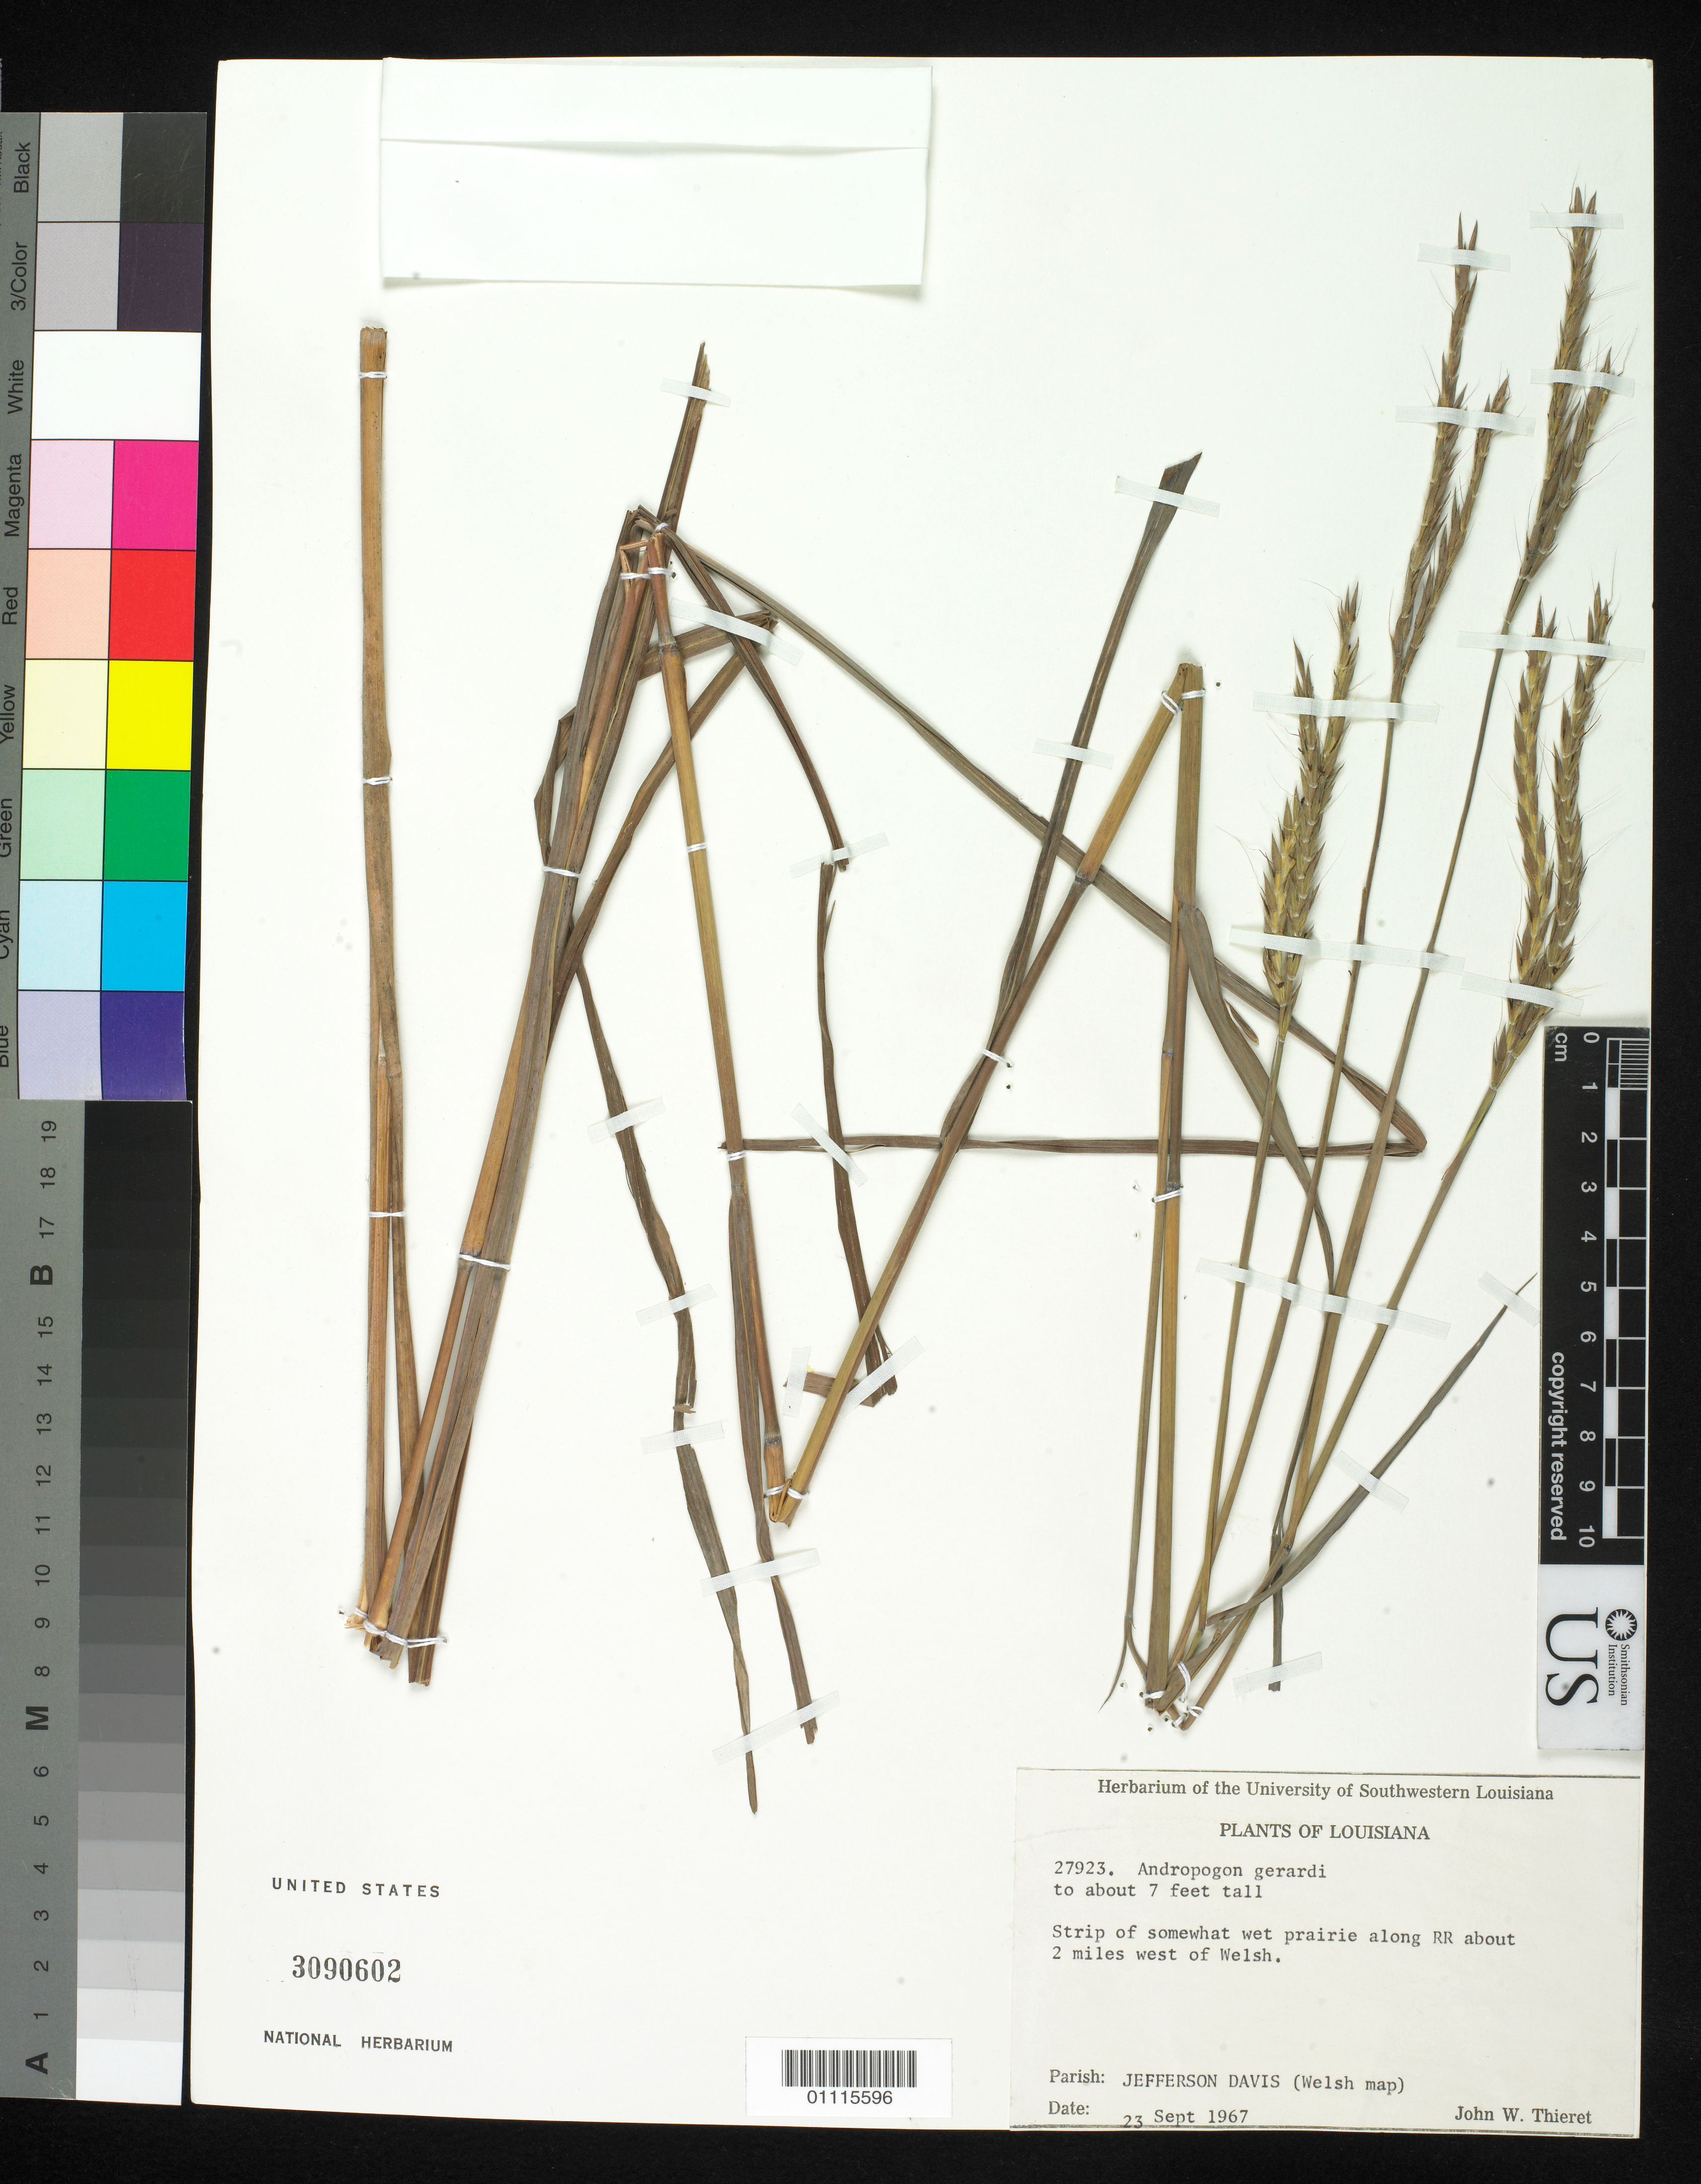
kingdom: Plantae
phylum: Tracheophyta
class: Liliopsida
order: Poales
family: Poaceae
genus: Andropogon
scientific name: Andropogon gerardii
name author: Vitman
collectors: J. W. Thieret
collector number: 27923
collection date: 1967-09-23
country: United States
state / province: Louisiana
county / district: Jefferson Davis Parish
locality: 2 mi. W of Welsh.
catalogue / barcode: US 3090602